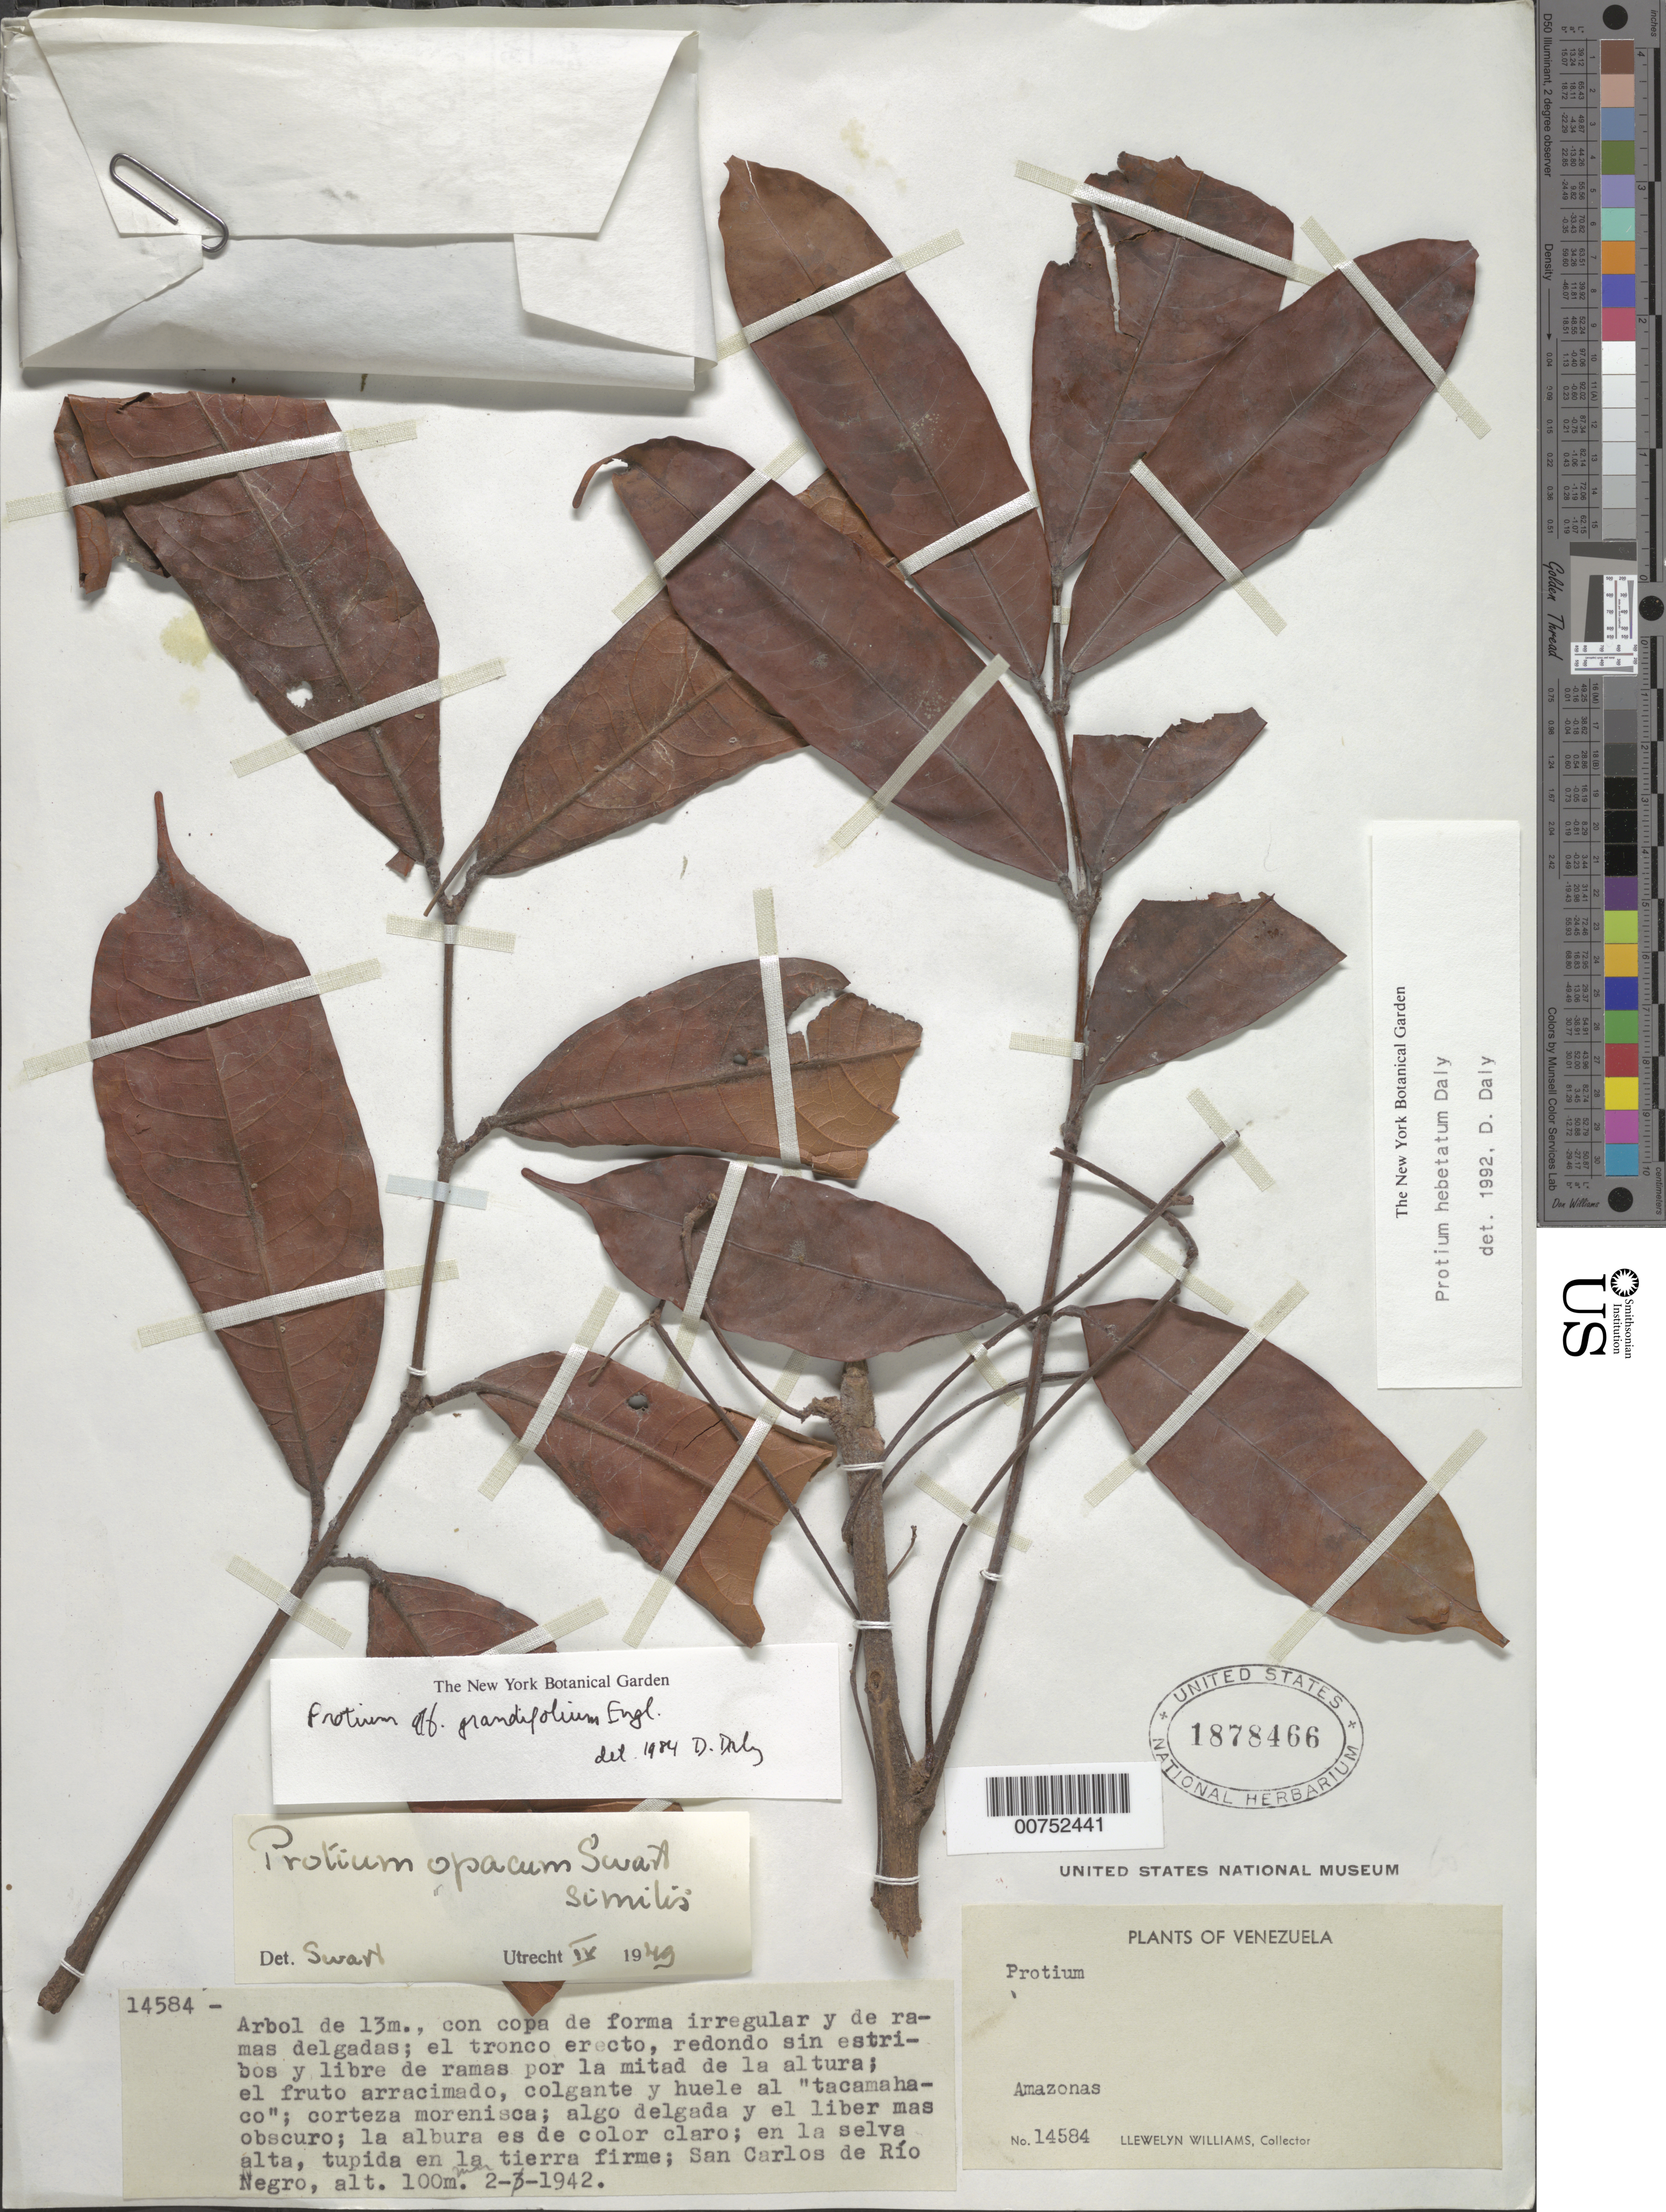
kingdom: Plantae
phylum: Tracheophyta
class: Magnoliopsida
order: Sapindales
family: Burseraceae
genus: Protium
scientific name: Protium cornutum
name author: Daly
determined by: Daly, D. C.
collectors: Ll. Williams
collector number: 14584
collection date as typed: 2-Mar-42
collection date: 1942-03-02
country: Venezuela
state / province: Amazonas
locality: San Carlos de Río Negro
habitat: Selva alta, tupida en la terra firme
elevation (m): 100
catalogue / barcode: US 1878466